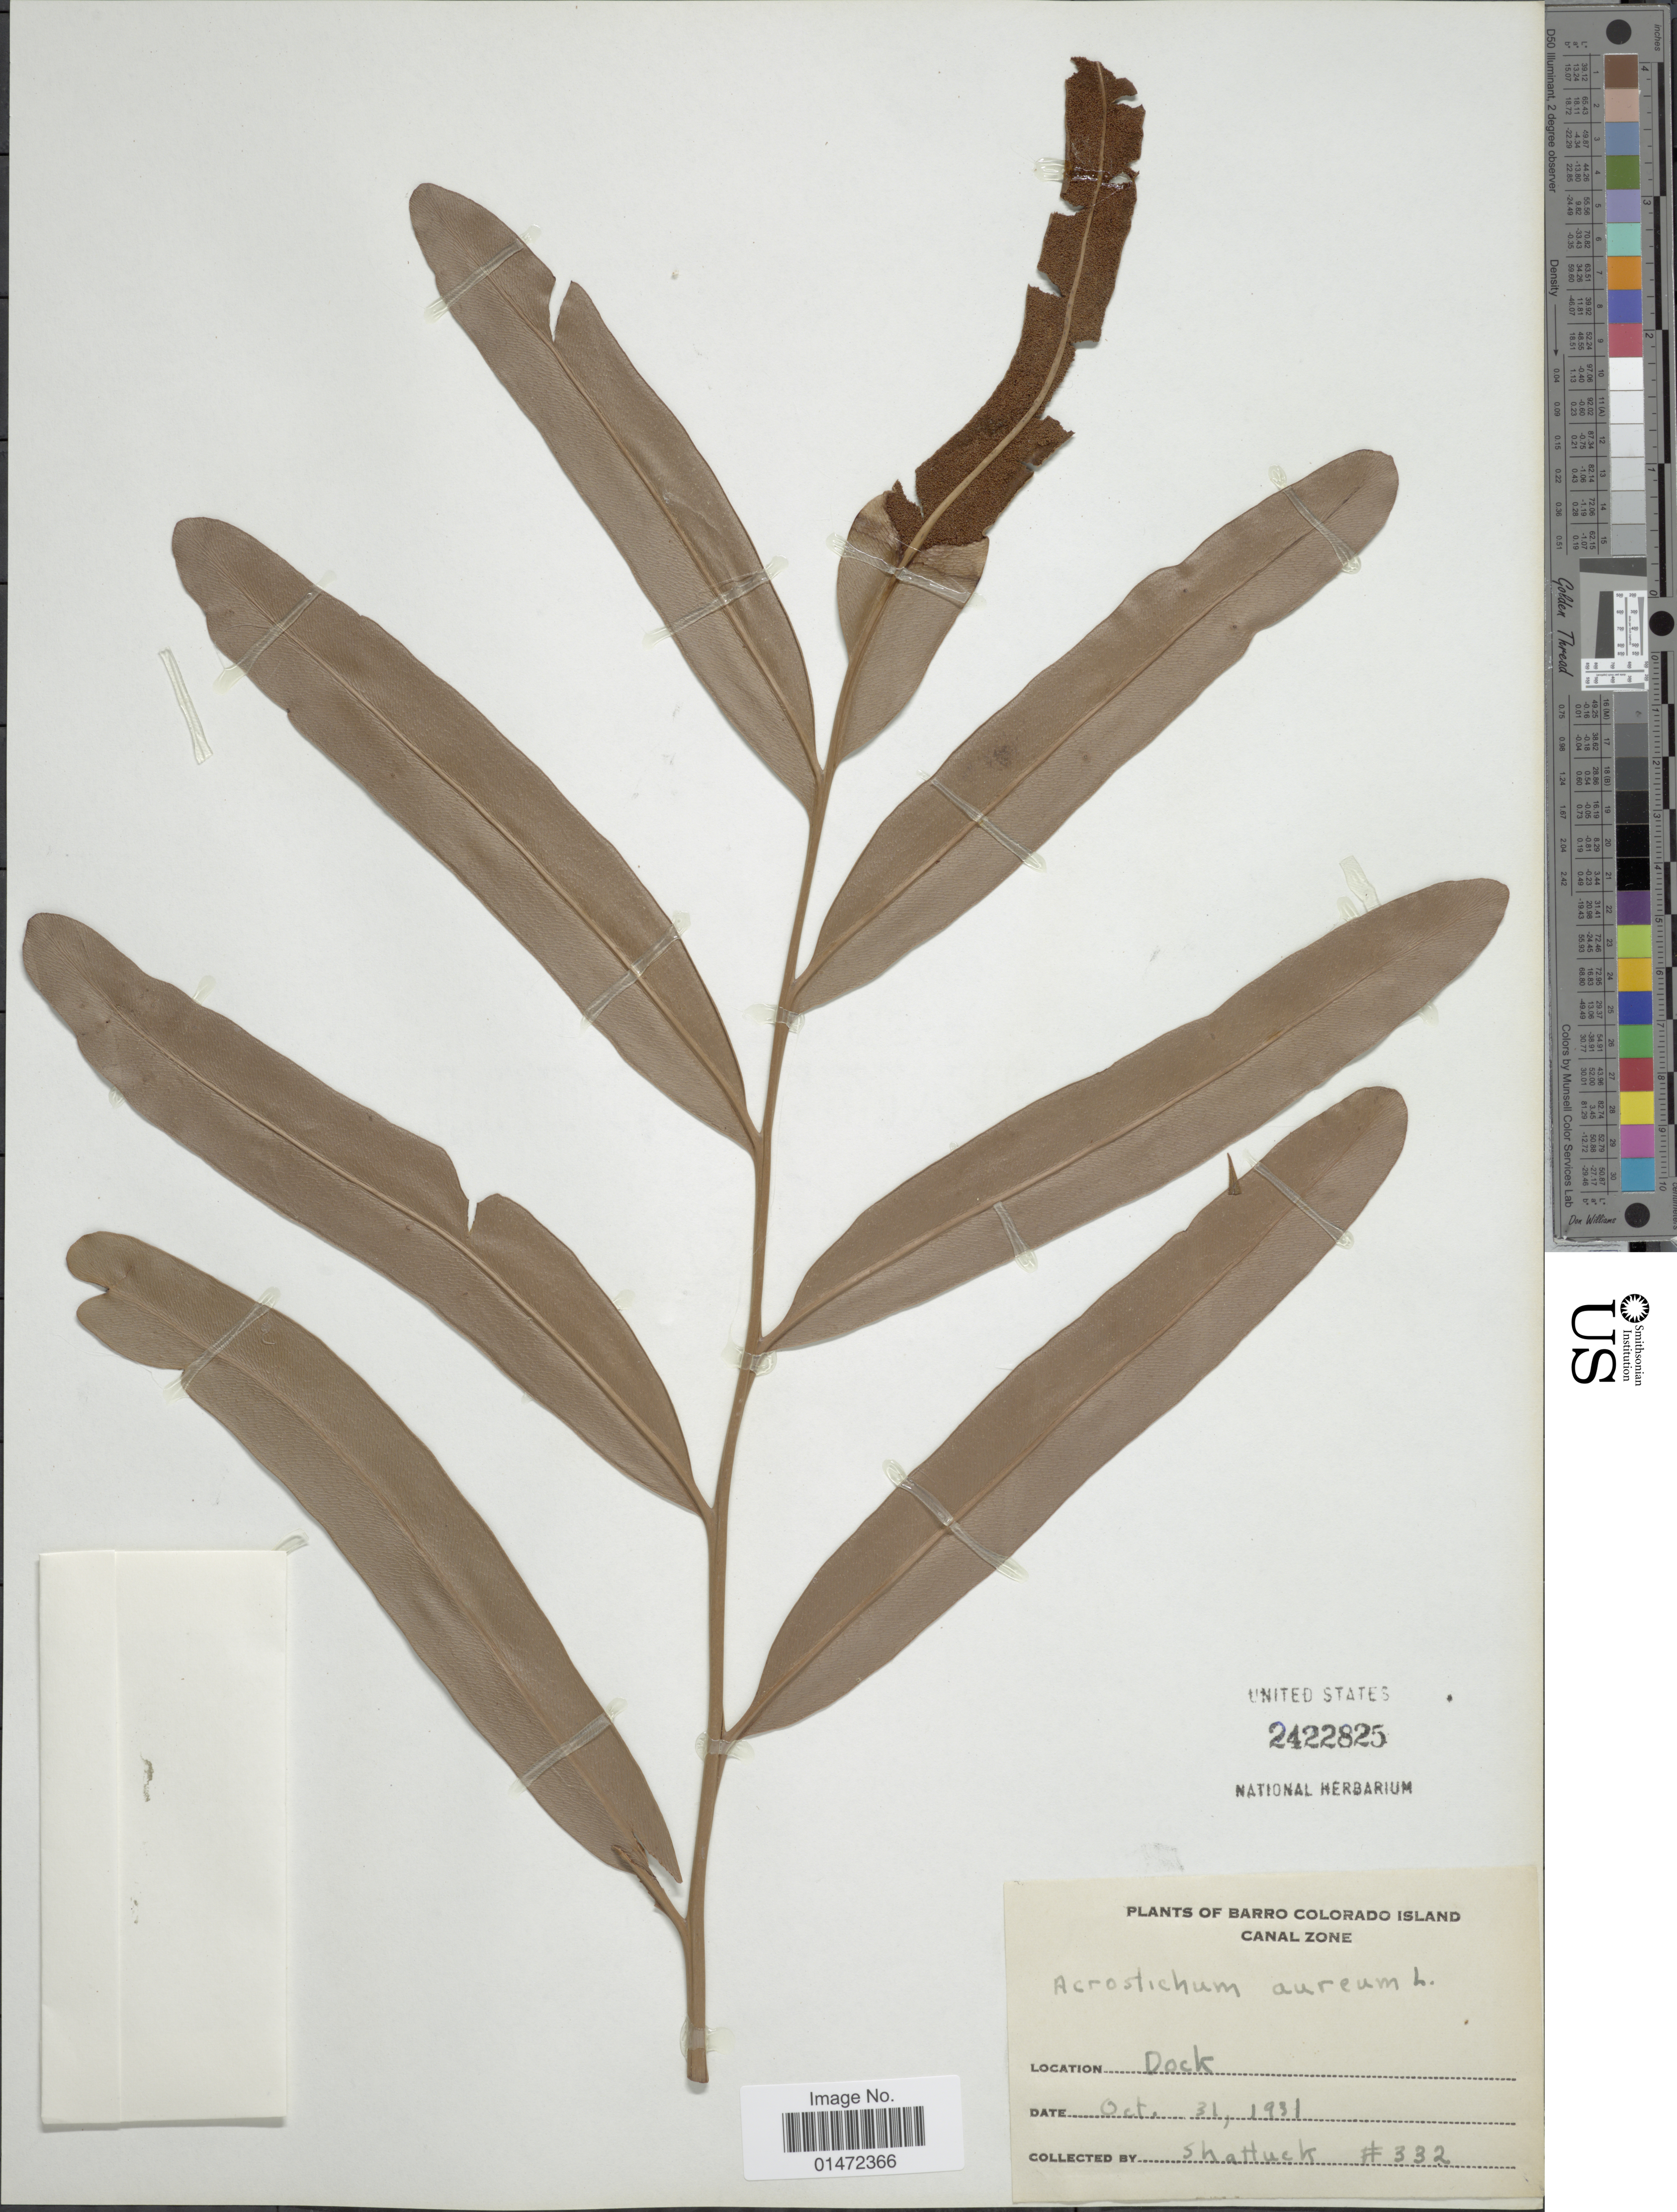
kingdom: Plantae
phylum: Tracheophyta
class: Polypodiopsida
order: Polypodiales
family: Pteridaceae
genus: Acrostichum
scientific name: Acrostichum aureum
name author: L.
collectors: Shattuck, --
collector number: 332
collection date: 1931-10-31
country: Panama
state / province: Panamá Oeste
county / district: Canal Zone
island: Barro Colorado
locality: Barro Colorado Island. Canal Zone, Dock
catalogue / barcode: US 2422825